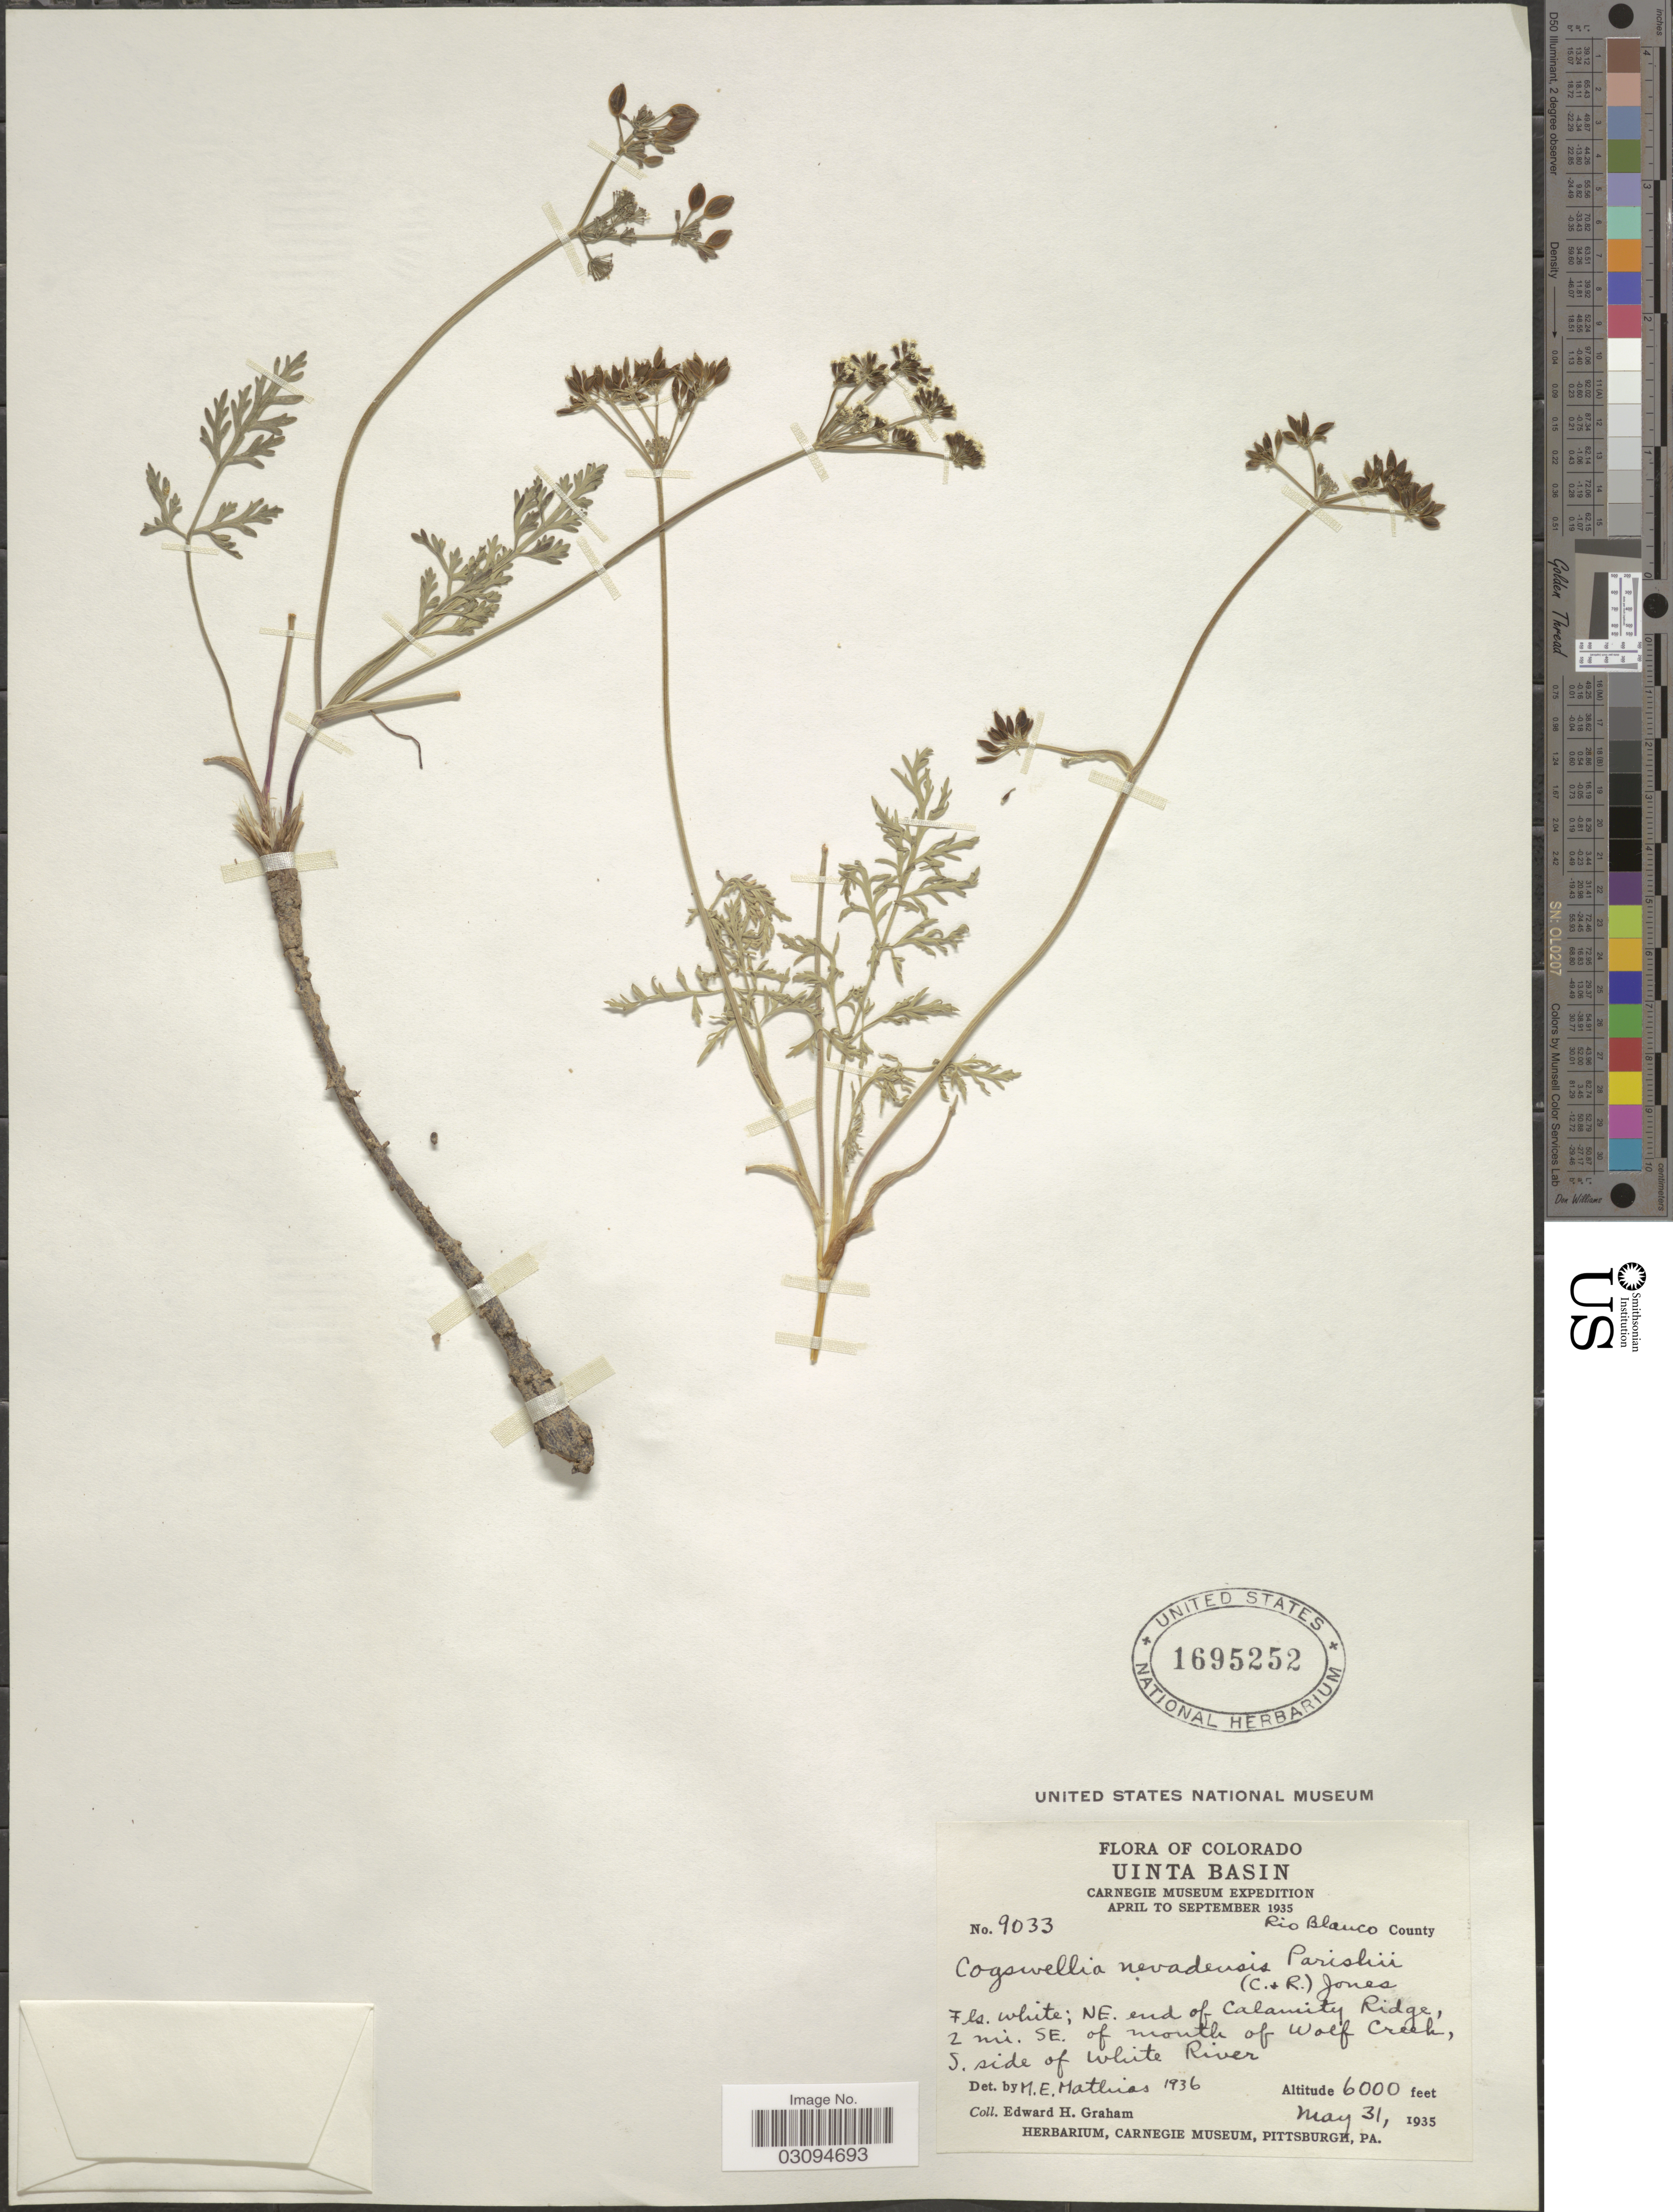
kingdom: Plantae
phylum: Tracheophyta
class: Magnoliopsida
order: Apiales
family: Apiaceae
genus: Lomatium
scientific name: Lomatium nevadense var. parishii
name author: (J.M. Coult. & Rose) Jeps.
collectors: E. H. Graham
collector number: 9033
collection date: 1935-05-31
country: United States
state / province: Colorado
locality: Uinta Basin. Rio Blanco County; N.E. end of Calamity Ridge, 2 mi. SE. of mouth of Wolf Creek, S. side of White River.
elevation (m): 1829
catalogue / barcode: US 1695252